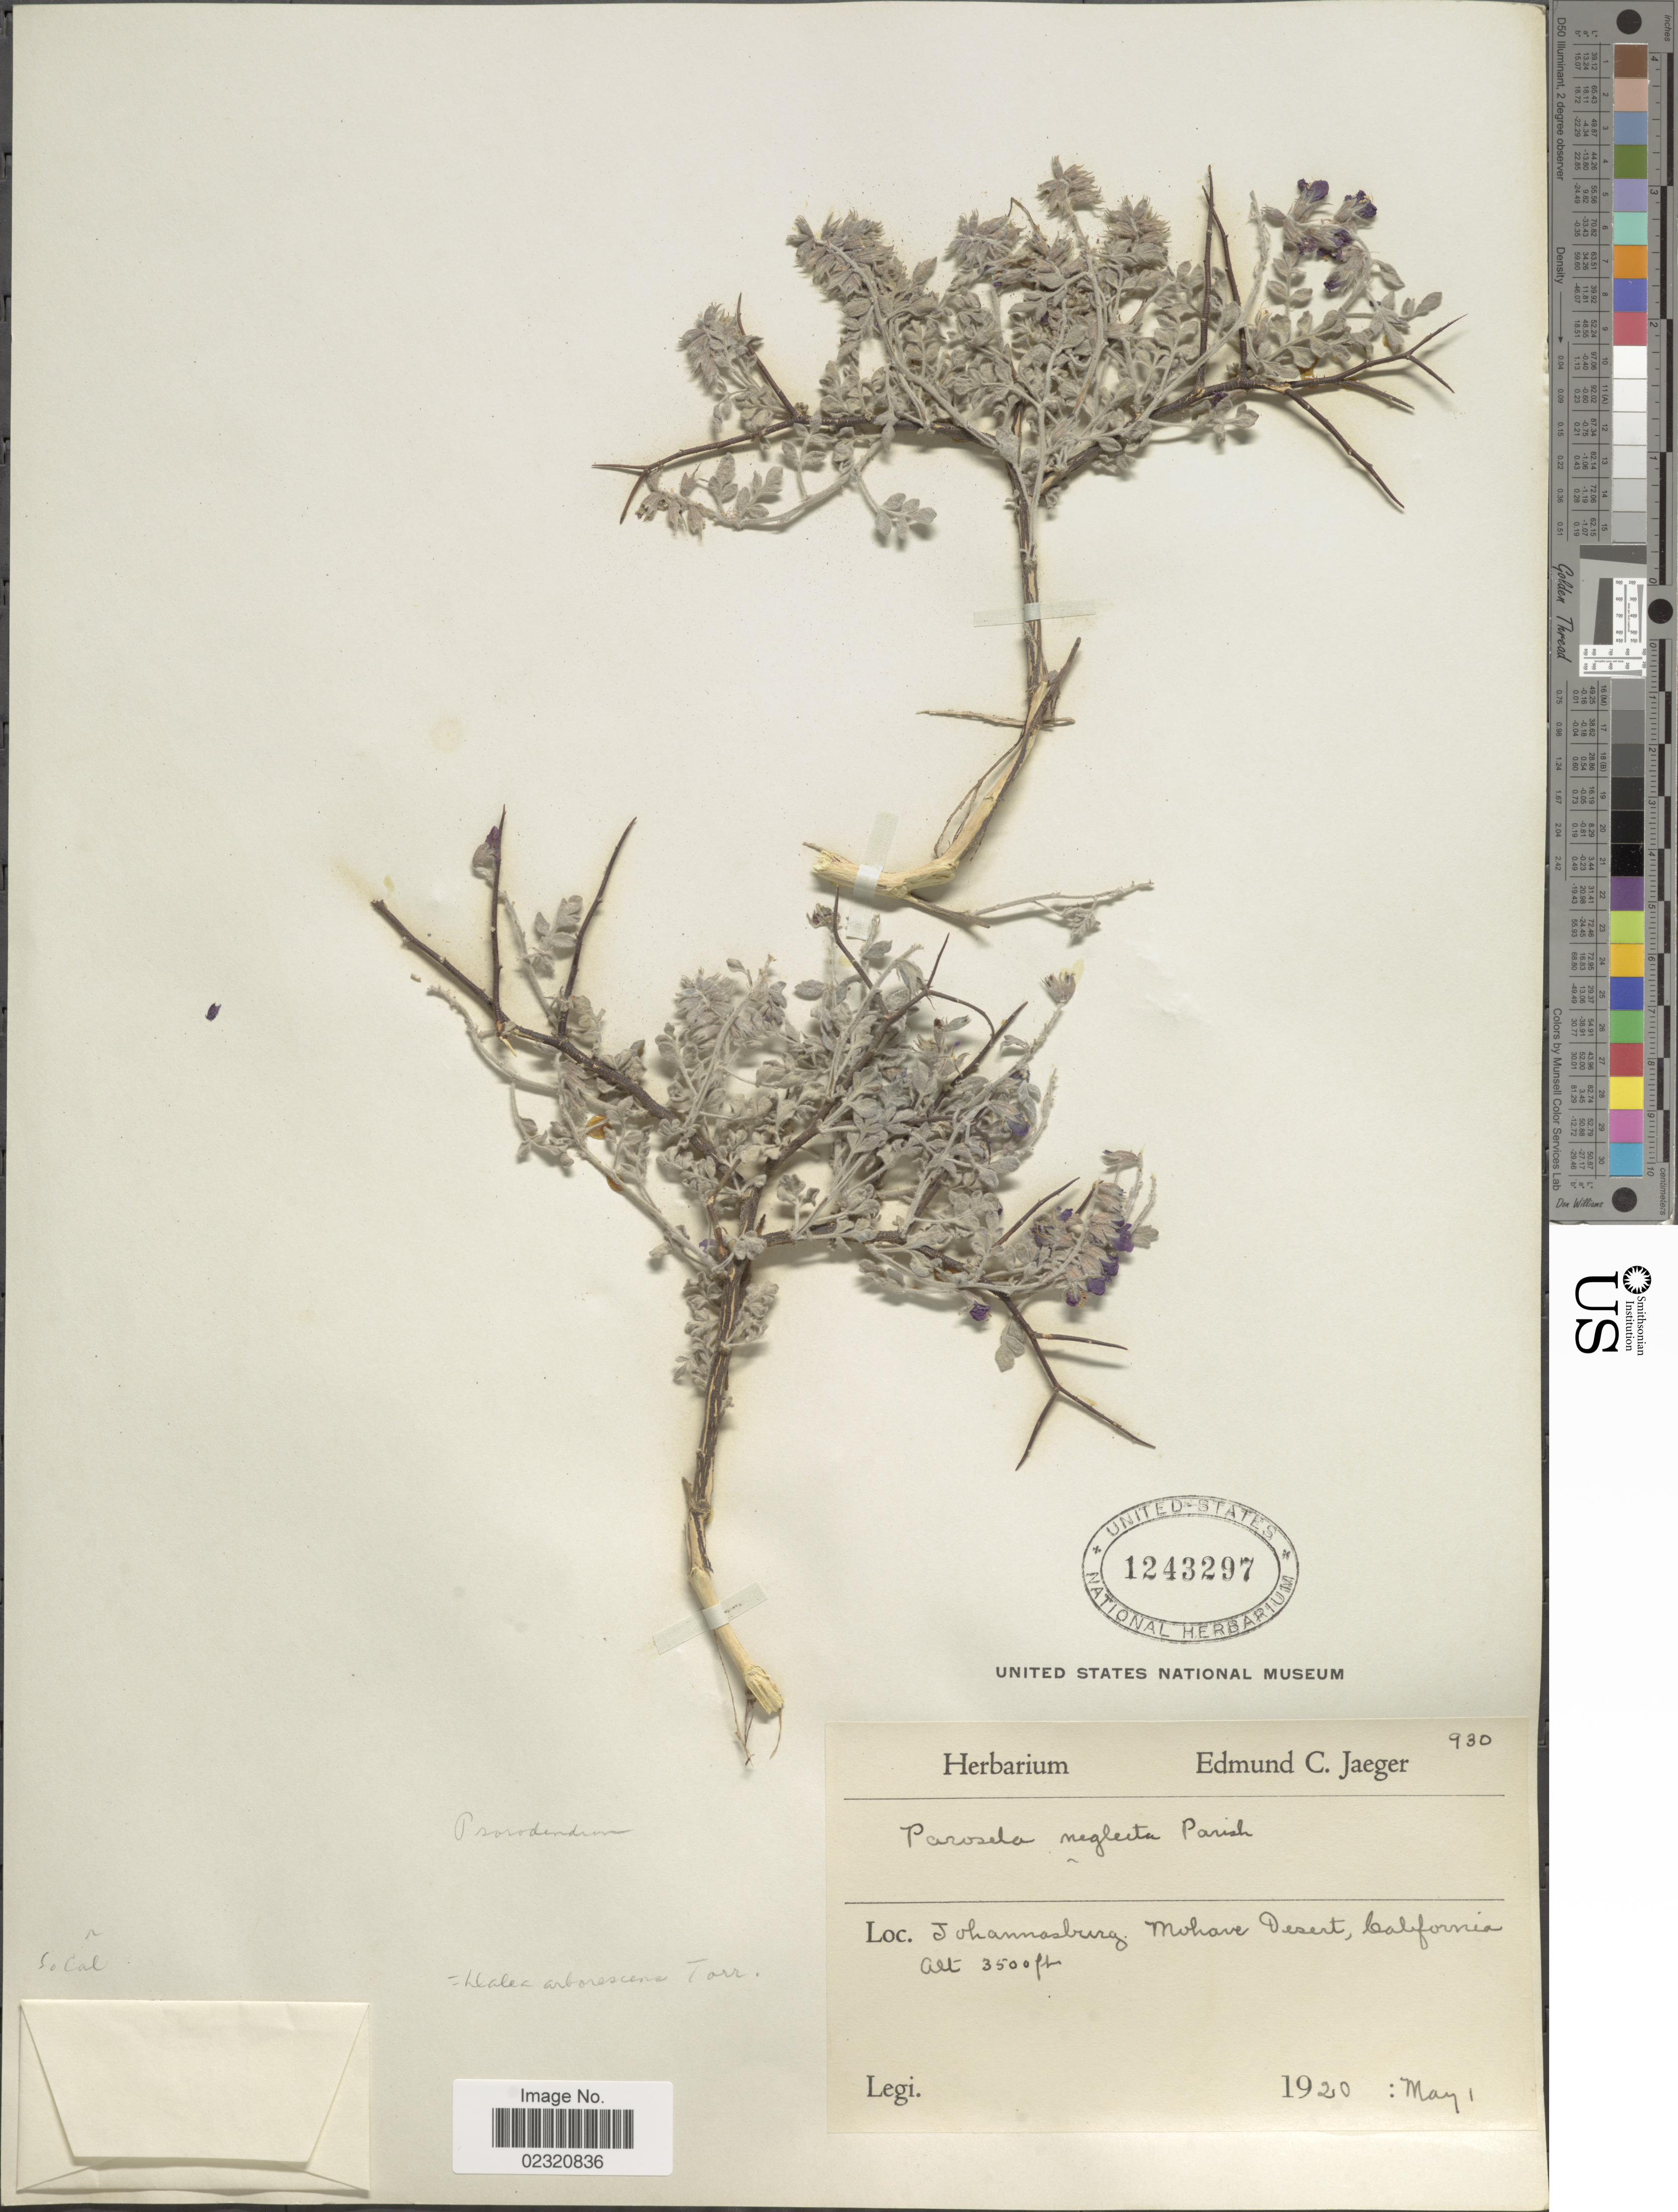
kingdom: Plantae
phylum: Tracheophyta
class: Magnoliopsida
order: Fabales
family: Fabaceae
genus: Psorothamnus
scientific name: Psorothamnus arborescens var. arborescens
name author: (Torr. ex A. Gray) Barneby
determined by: Strong, M. T., (US), Smithsonian Institution - National Museum of Natural History (UNITED STATES)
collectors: ex herb. E.C. Jaeger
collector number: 930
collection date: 1920-05-01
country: United States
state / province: California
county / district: Kern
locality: Johannasburg, Mohave Desert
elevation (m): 1067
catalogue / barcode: US 1243297